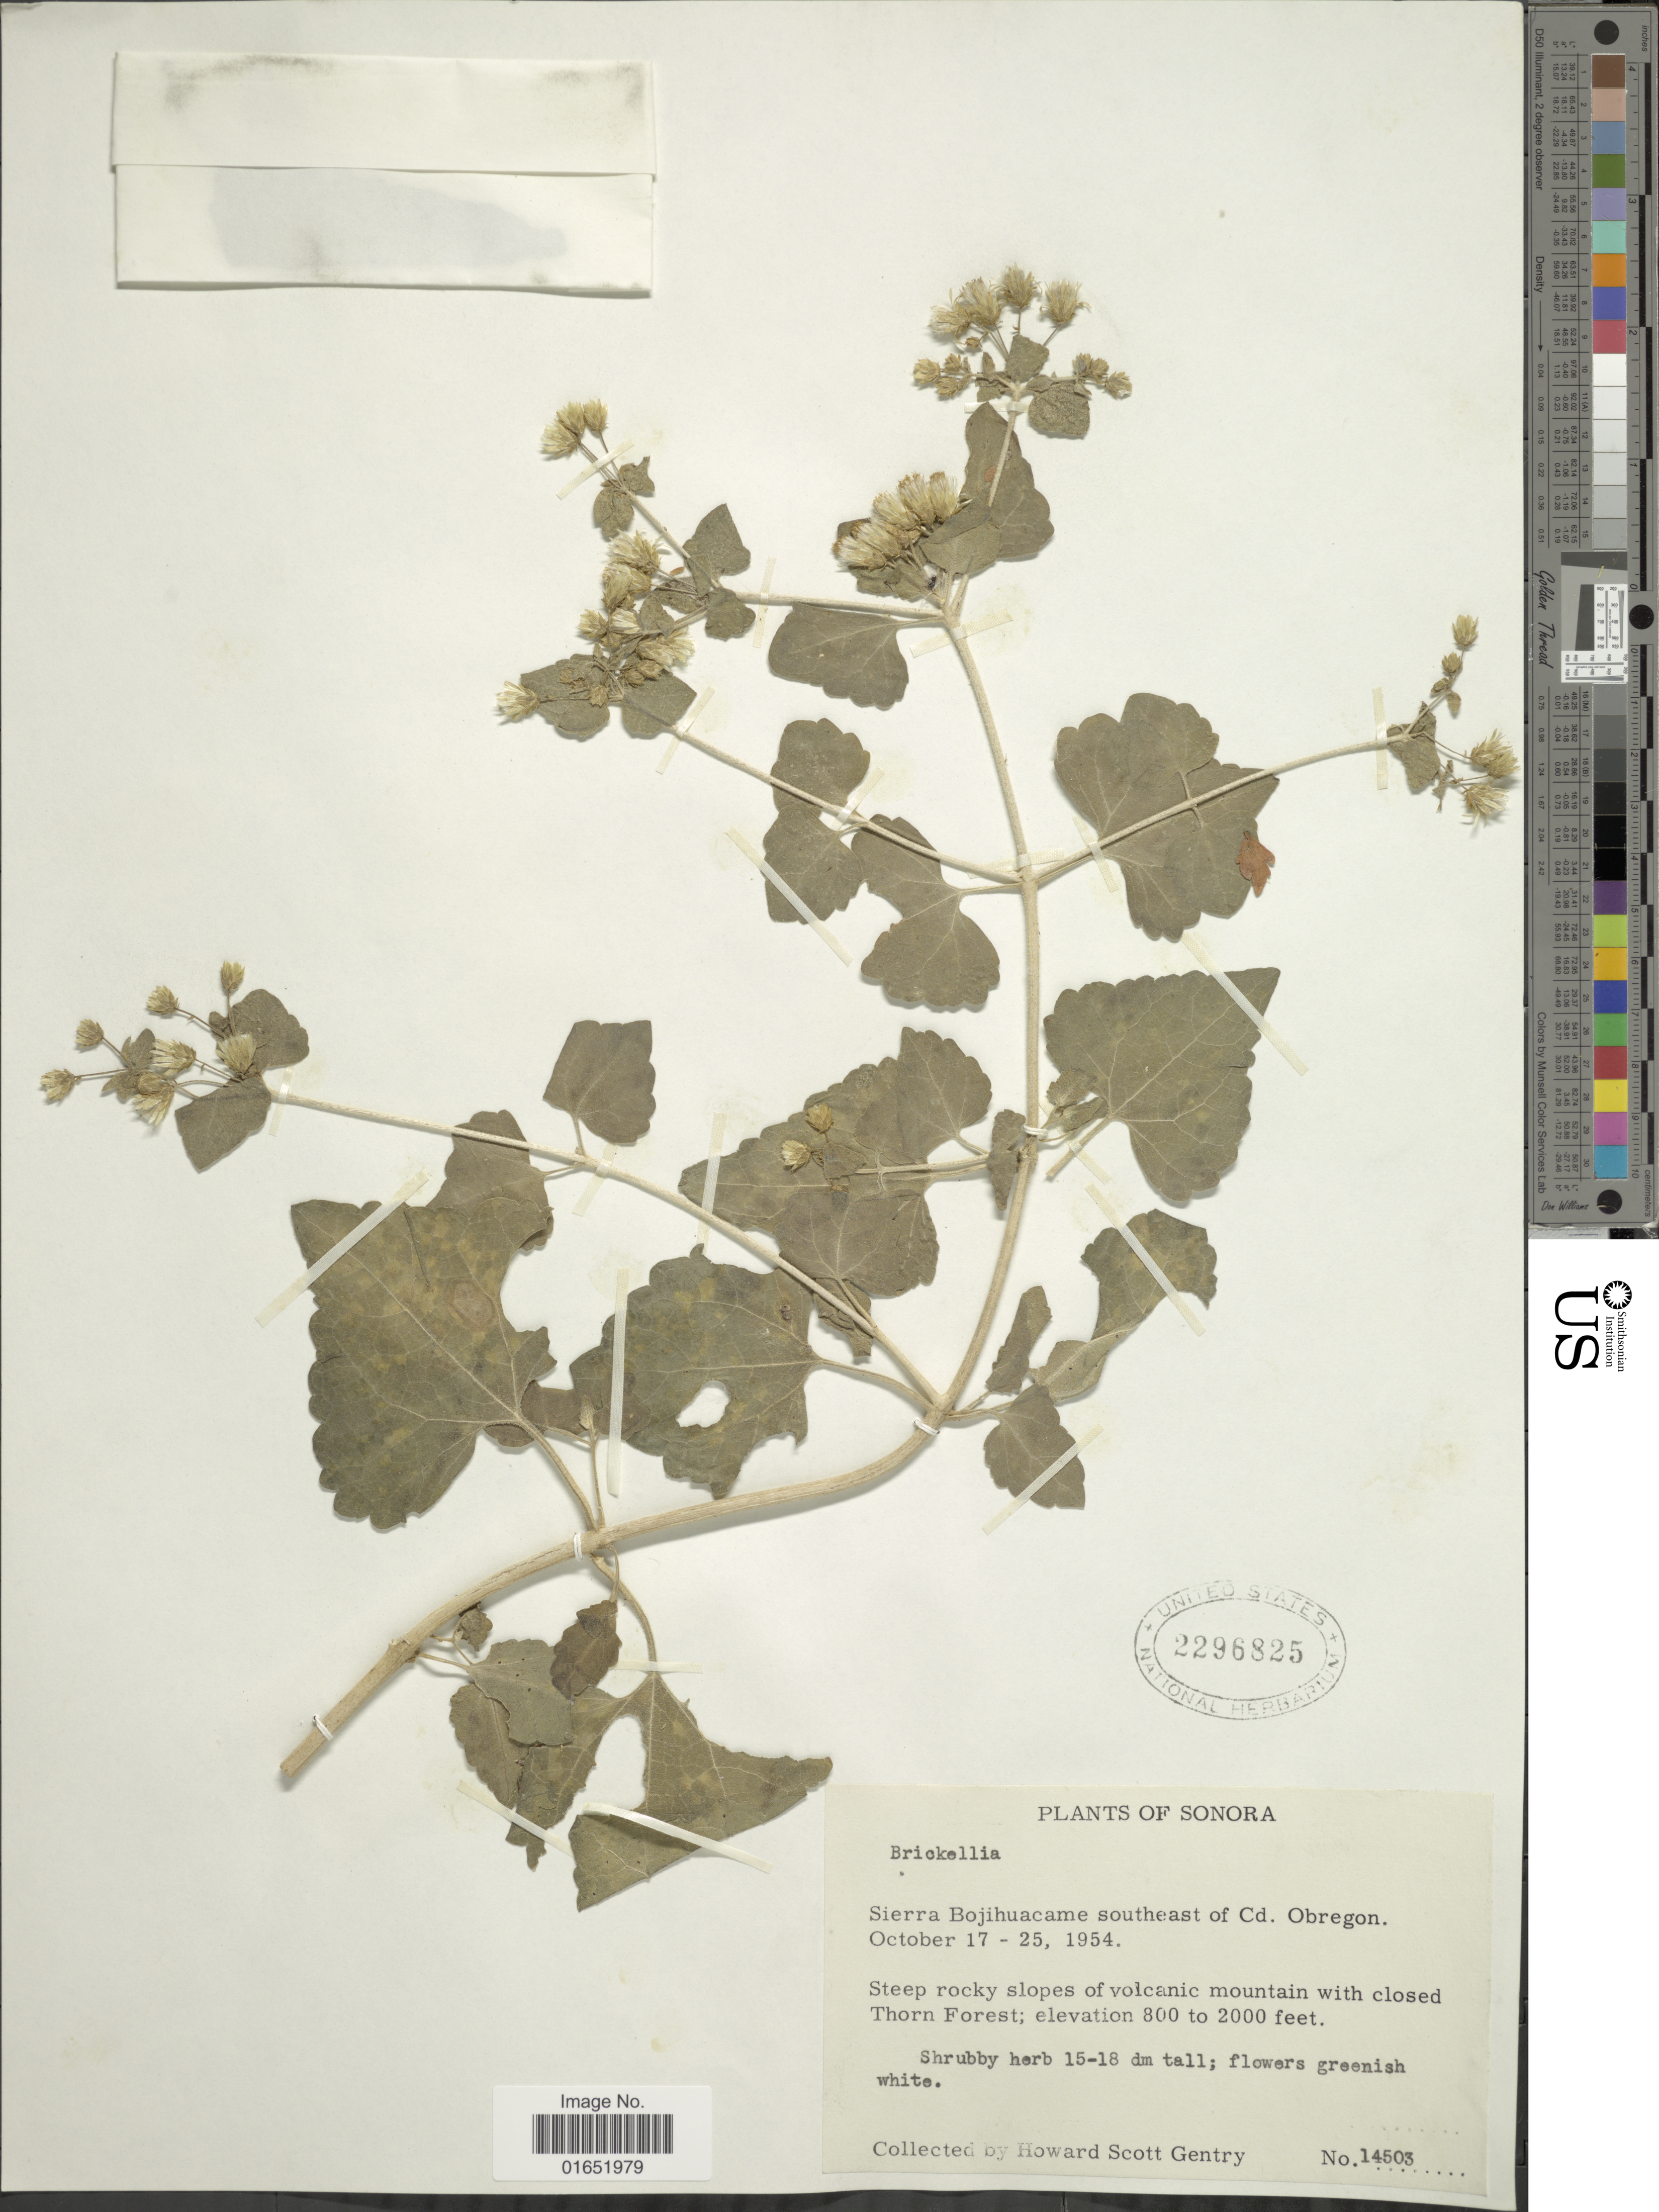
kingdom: Plantae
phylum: Tracheophyta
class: Magnoliopsida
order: Asterales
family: Asteraceae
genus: Brickellia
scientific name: Brickellia macromera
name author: B.L. Rob.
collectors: H. S. Gentry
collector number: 14503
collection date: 1954-10-17/1954-10-25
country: Mexico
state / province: Sonora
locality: Sierra Bojihuacame southeast of Cd. Obregon, Steep rocky slopes of volcamic mountain with closed Thorn Forest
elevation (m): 244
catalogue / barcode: US 2296825